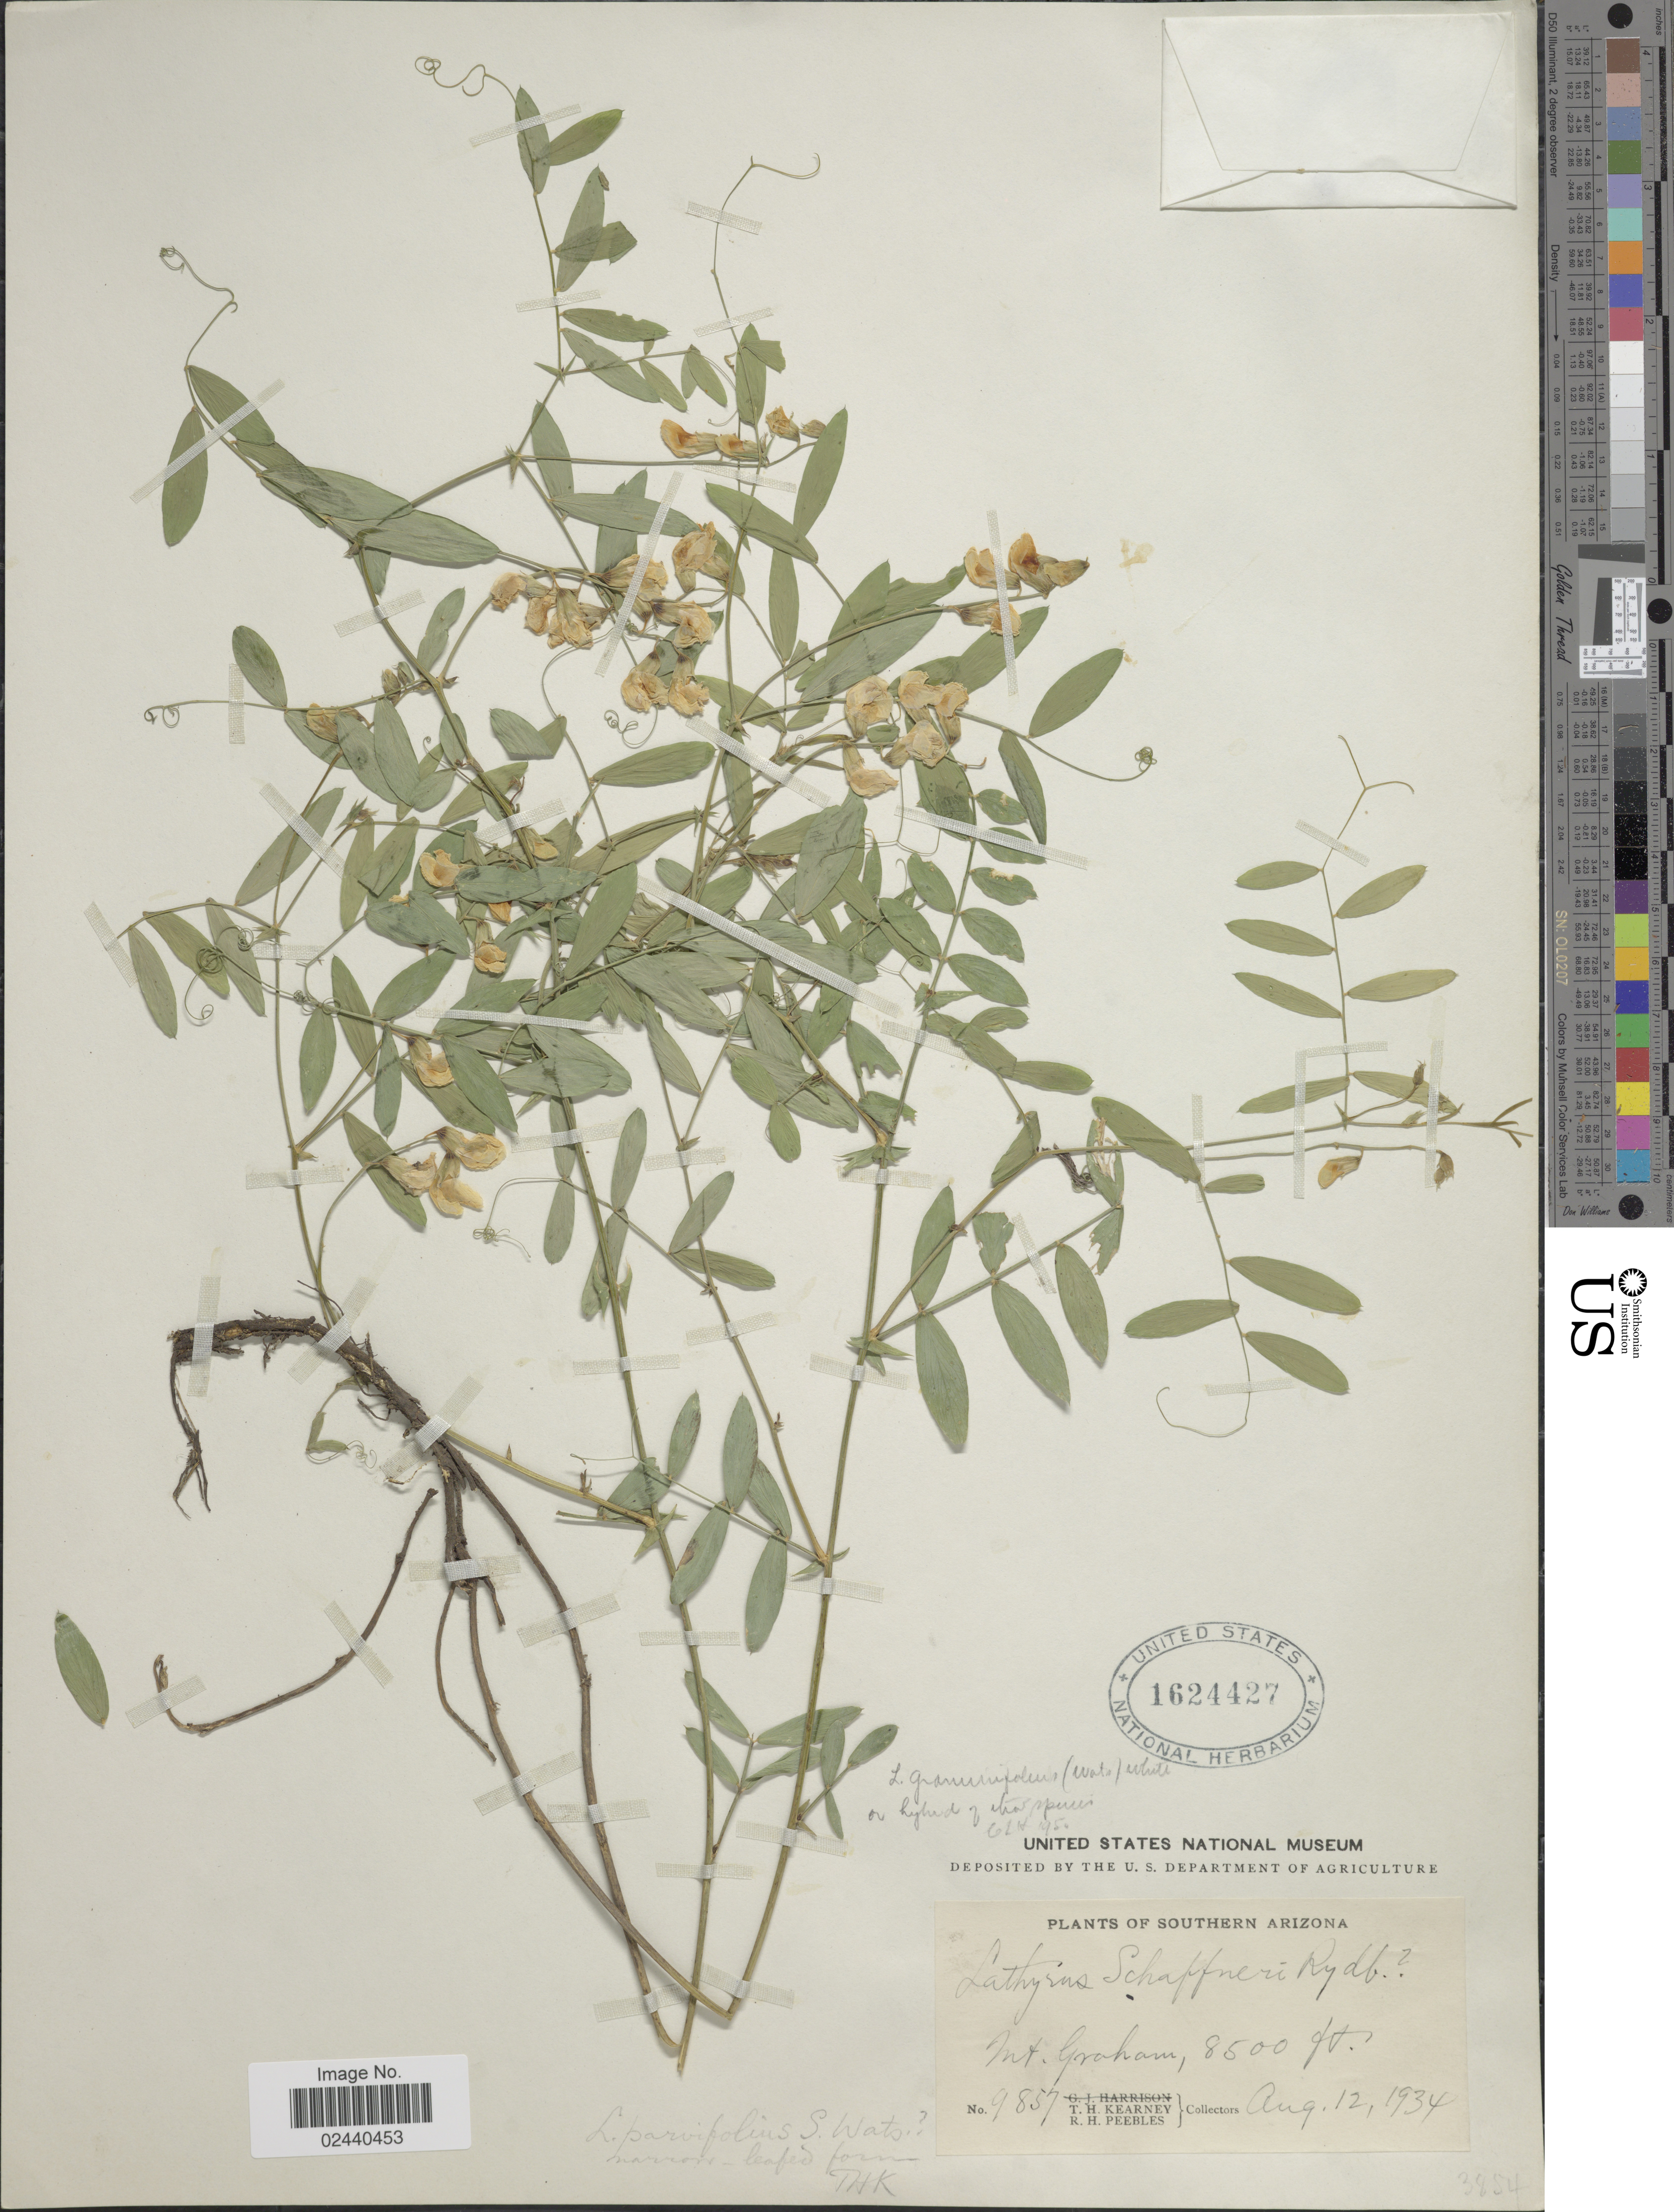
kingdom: Plantae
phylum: Tracheophyta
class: Magnoliopsida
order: Fabales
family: Fabaceae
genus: Lathyrus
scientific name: Lathyrus graminifolius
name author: (S. Watson) T.G. White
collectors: T. H. Kearney & R. H. Peebles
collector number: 9857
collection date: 1934-08-12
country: United States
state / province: Arizona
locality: Southern Arizona. Mt. Graham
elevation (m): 2591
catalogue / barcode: US 1624427